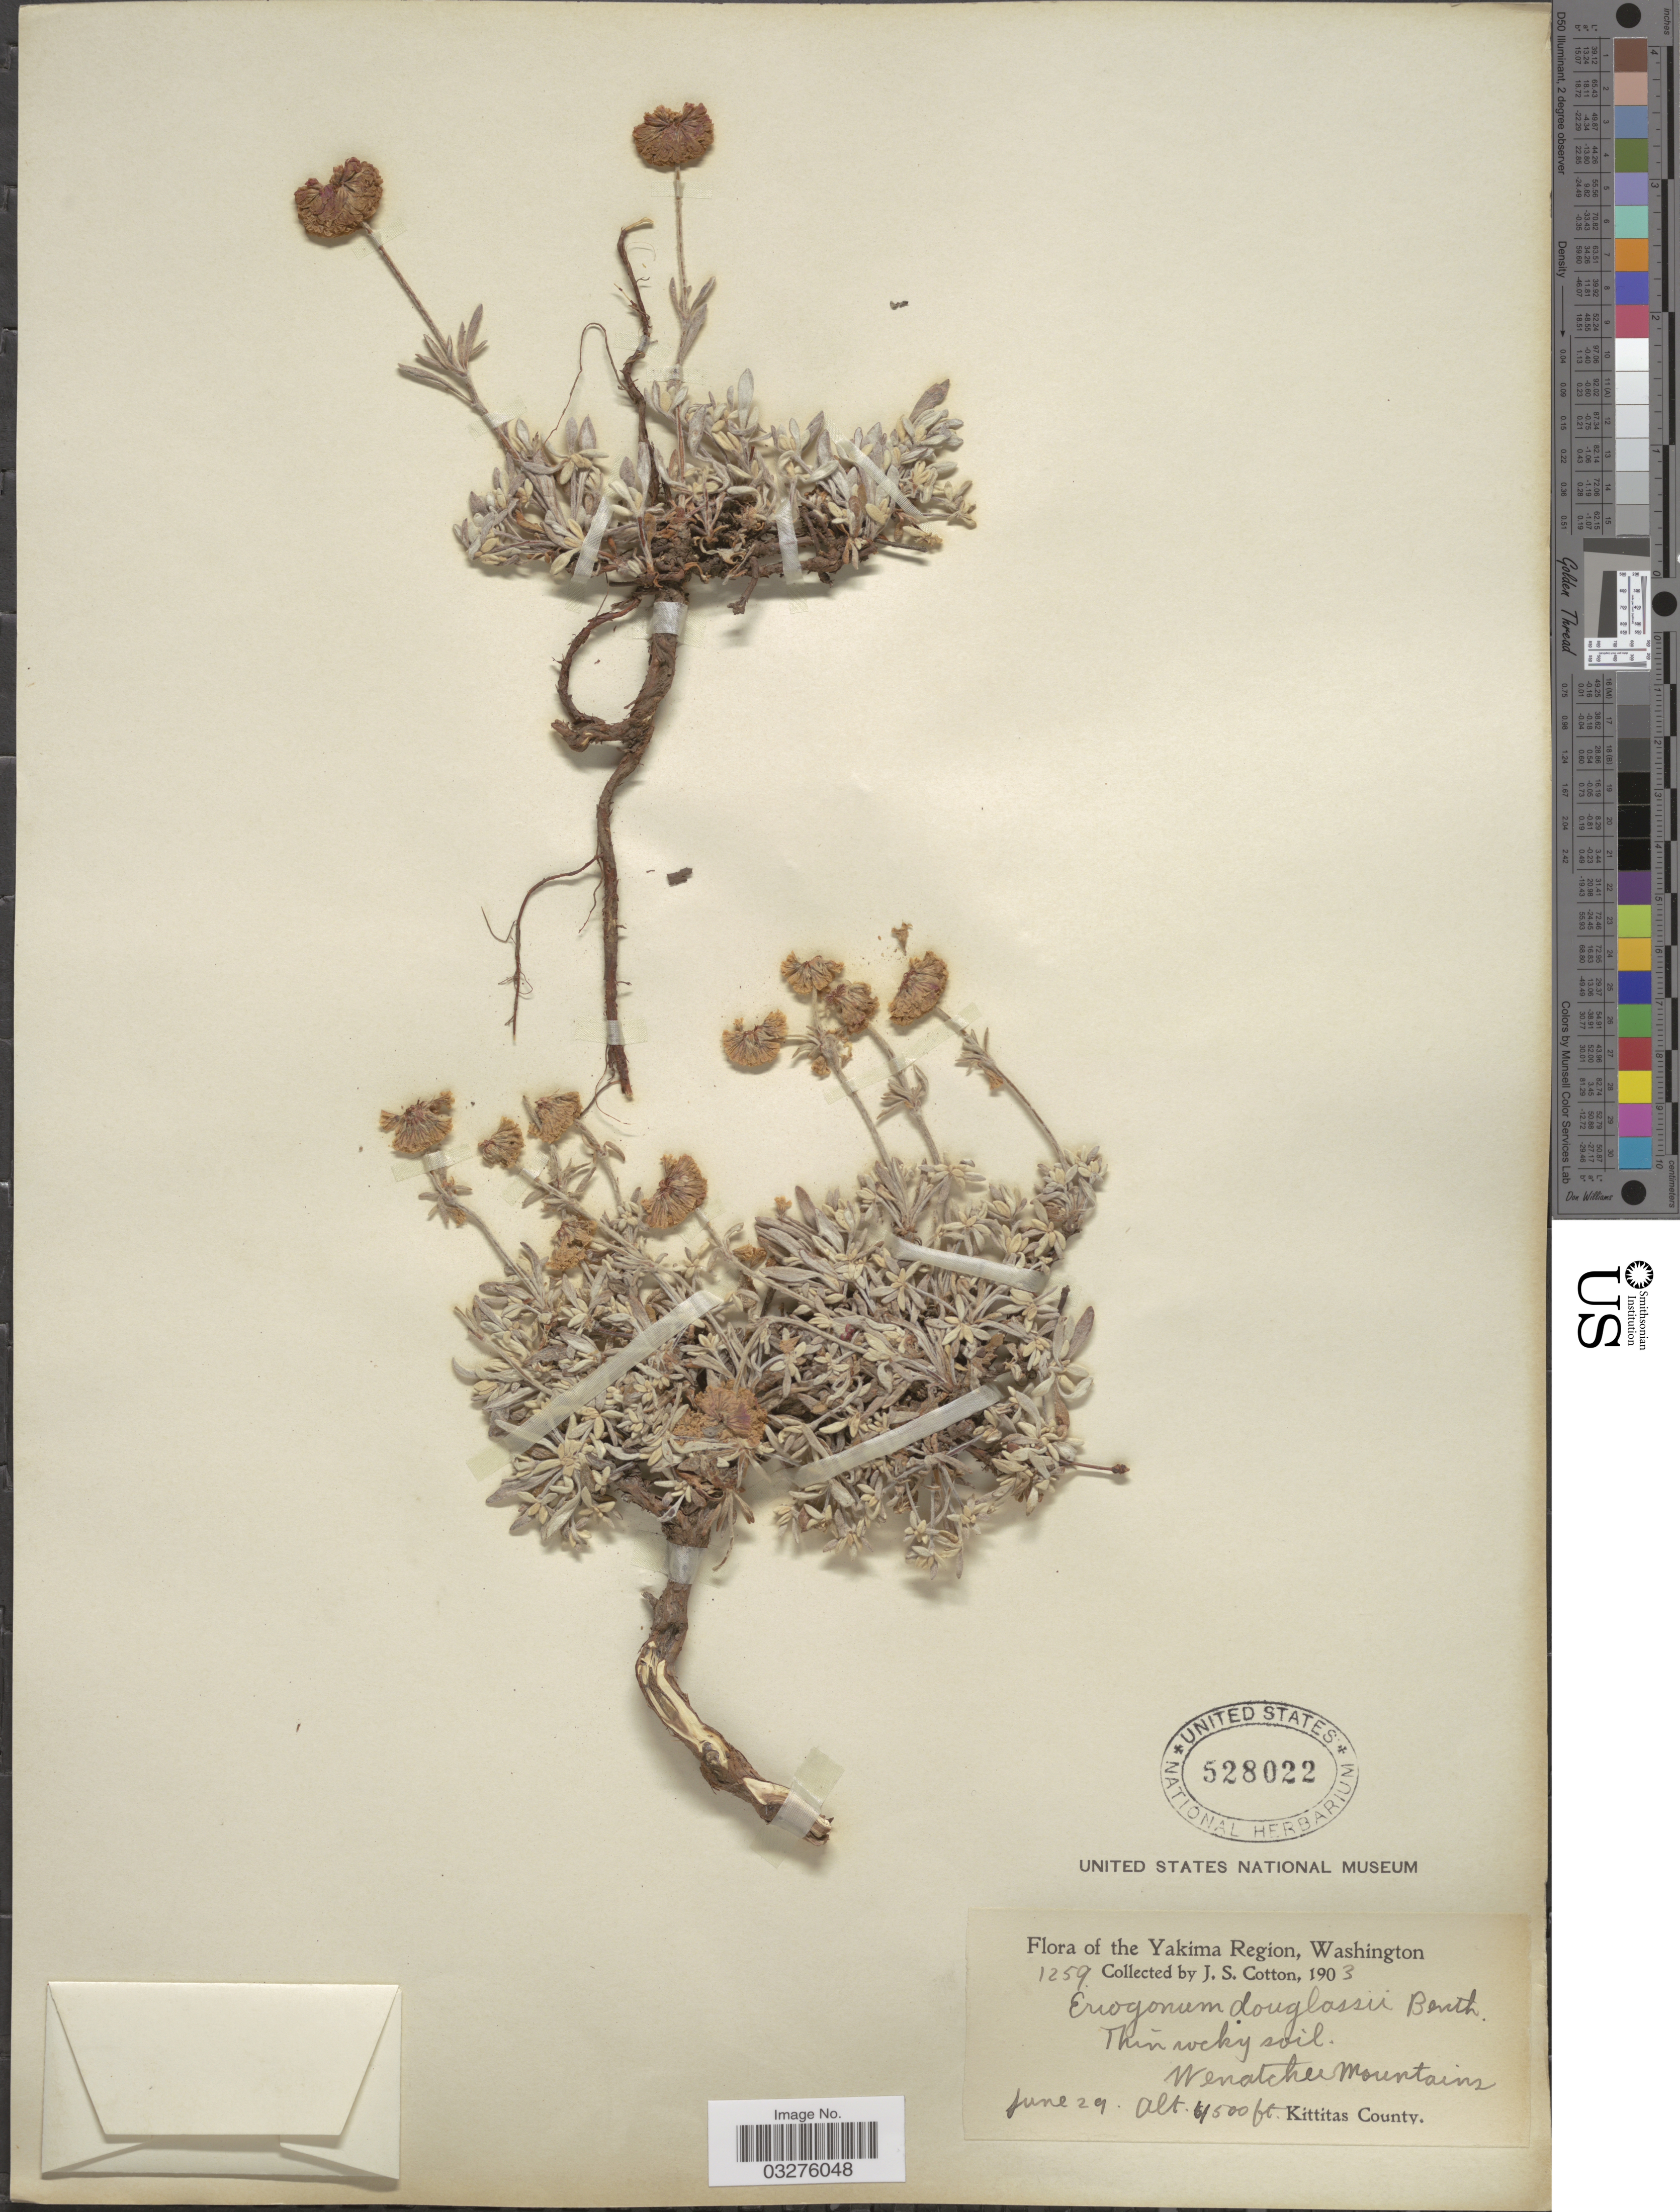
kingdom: Plantae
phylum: Tracheophyta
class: Magnoliopsida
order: Caryophyllales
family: Polygonaceae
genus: Eriogonum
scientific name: Eriogonum douglasii var. douglasii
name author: Benth.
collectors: J. S. Cotton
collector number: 1259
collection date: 1903-06-29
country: United States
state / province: Washington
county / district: Kittitas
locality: Yakima Region. Wenatchee Mountains. Kittitas County.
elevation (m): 1372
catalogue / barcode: US 528022